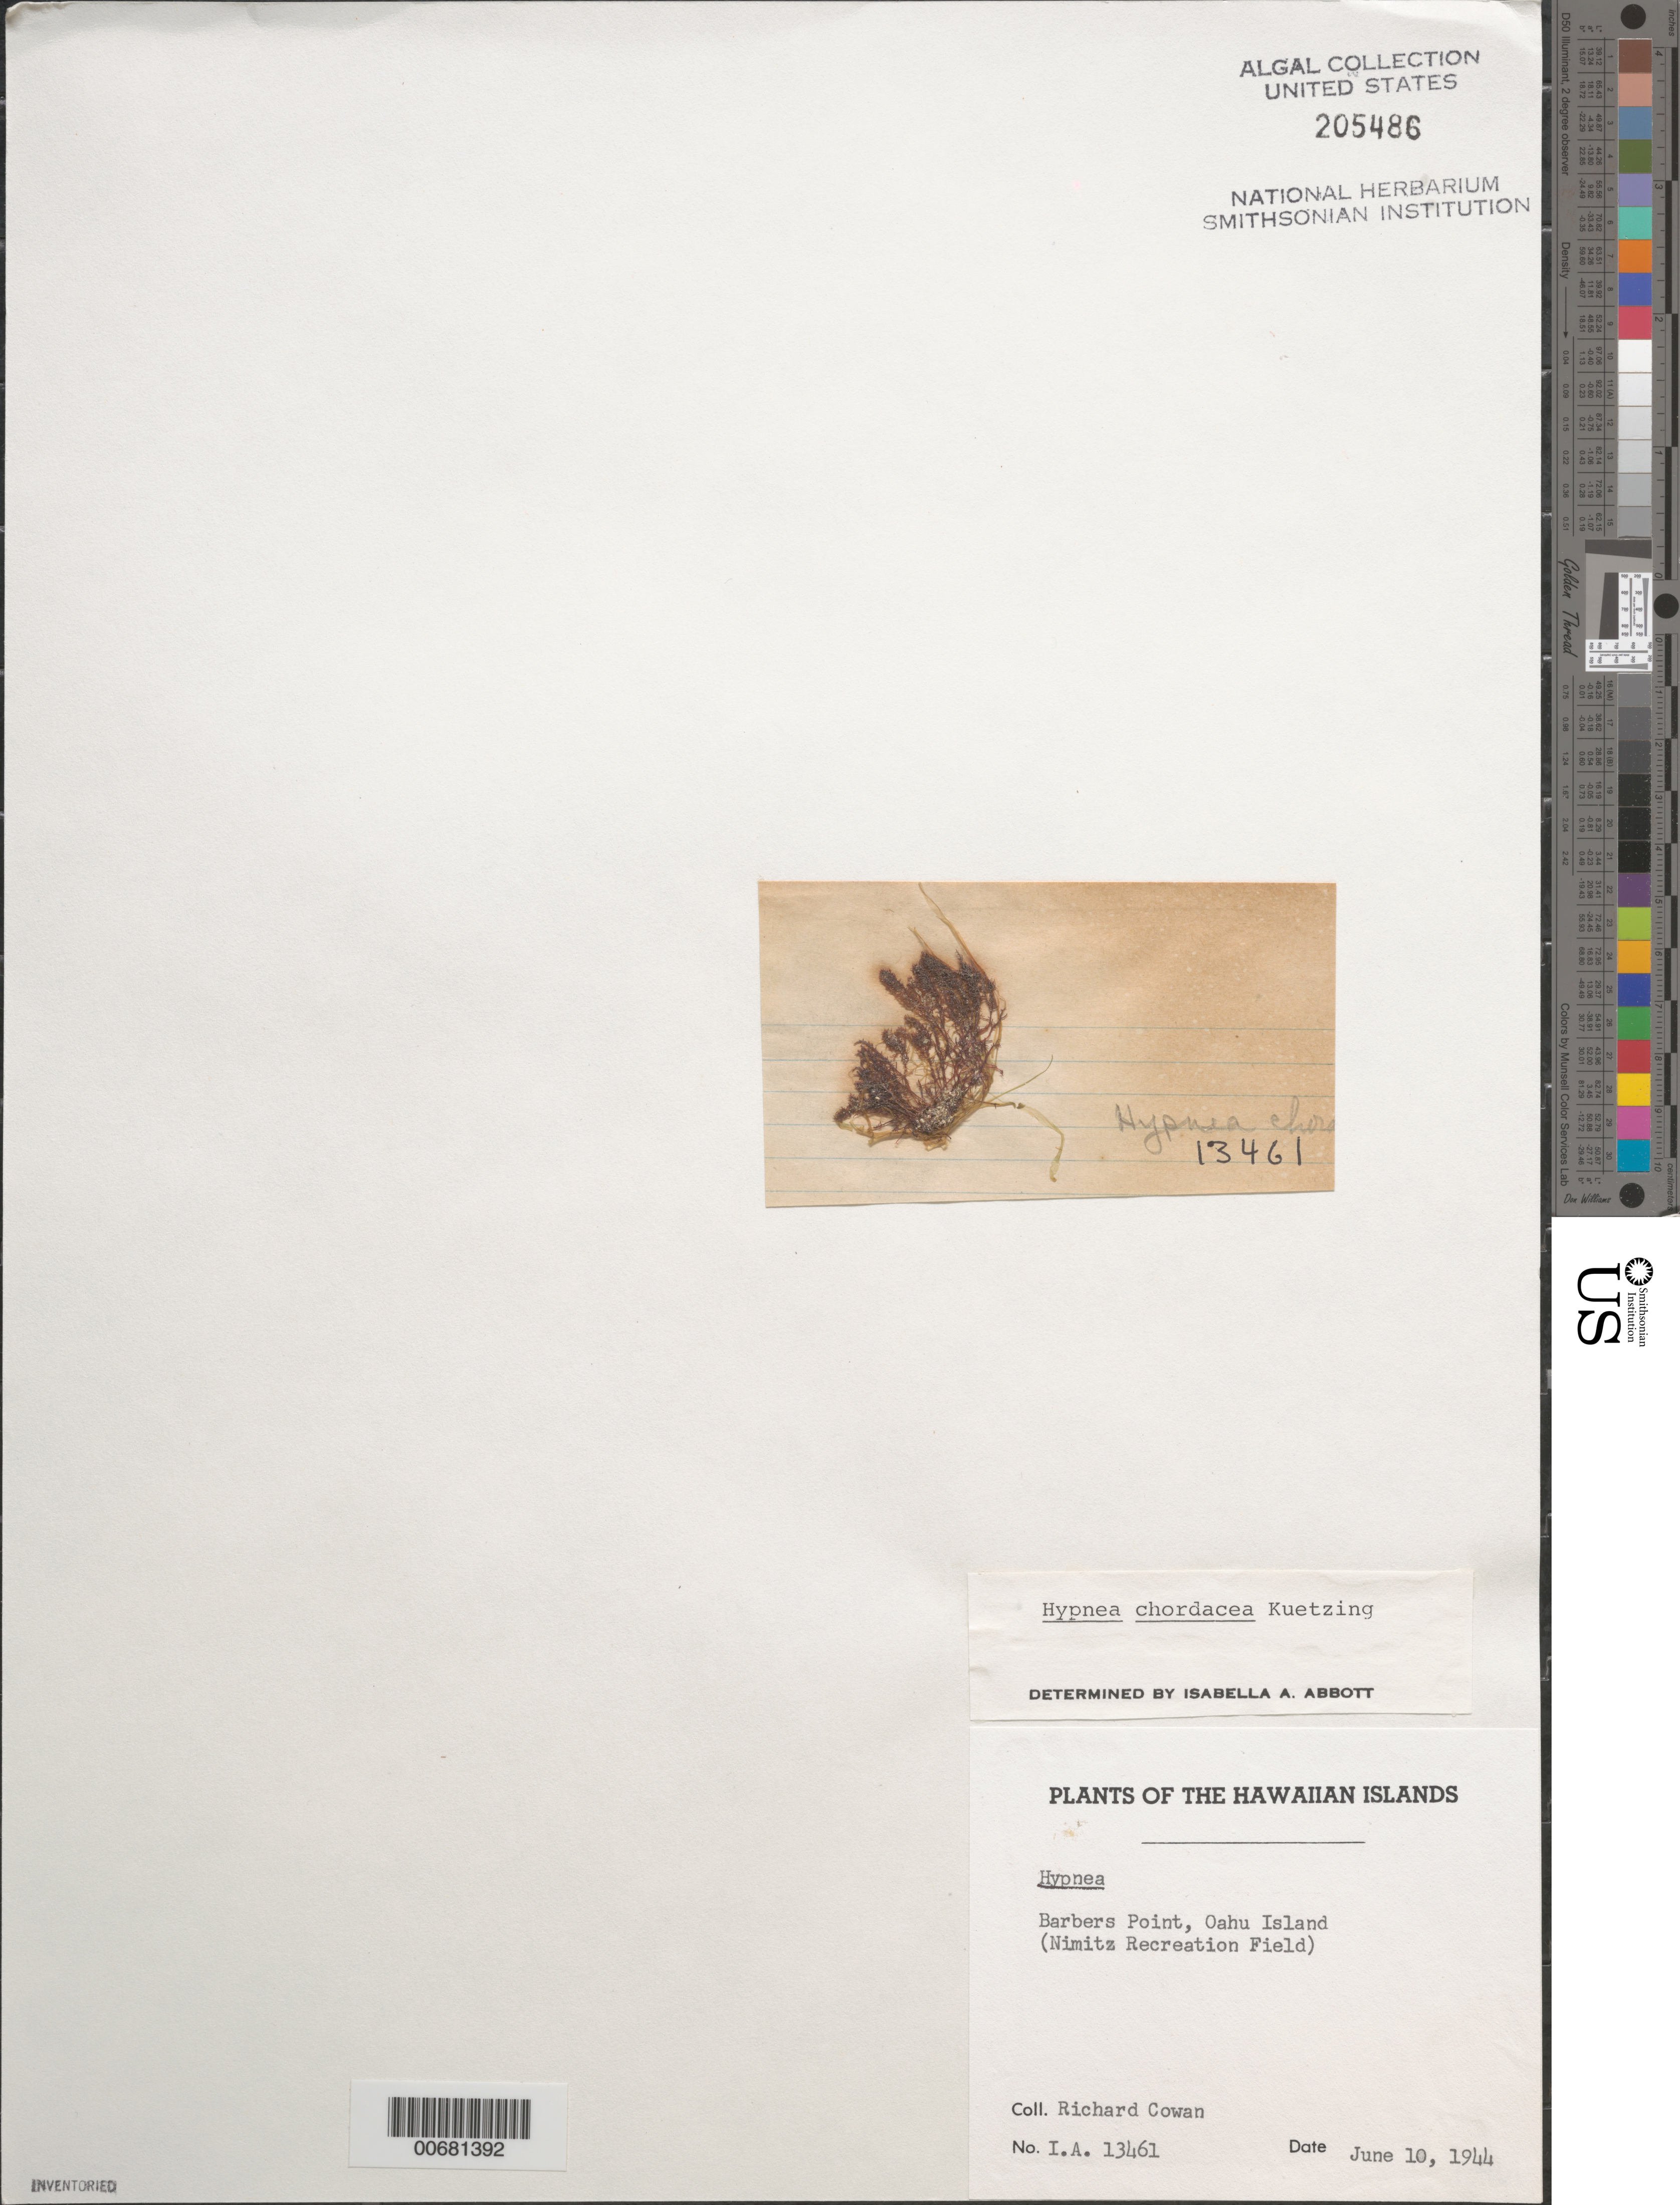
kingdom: Plantae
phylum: Rhodophyta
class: Florideophyceae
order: Gigartinales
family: Cystocloniaceae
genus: Hypnea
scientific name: Hypnea chordacea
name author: Kütz.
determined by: Abbott, Isabella A.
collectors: R. S. Cowan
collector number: IAA 13461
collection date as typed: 10 Jun 1944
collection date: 1944-06-10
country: United States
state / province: Hawaii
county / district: Honolulu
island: Oahu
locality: Barbers Point (Barber's Point), Nimitz Recreation Beach or Nimitz Recreation Field (Naval Air Station)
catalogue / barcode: US 205486